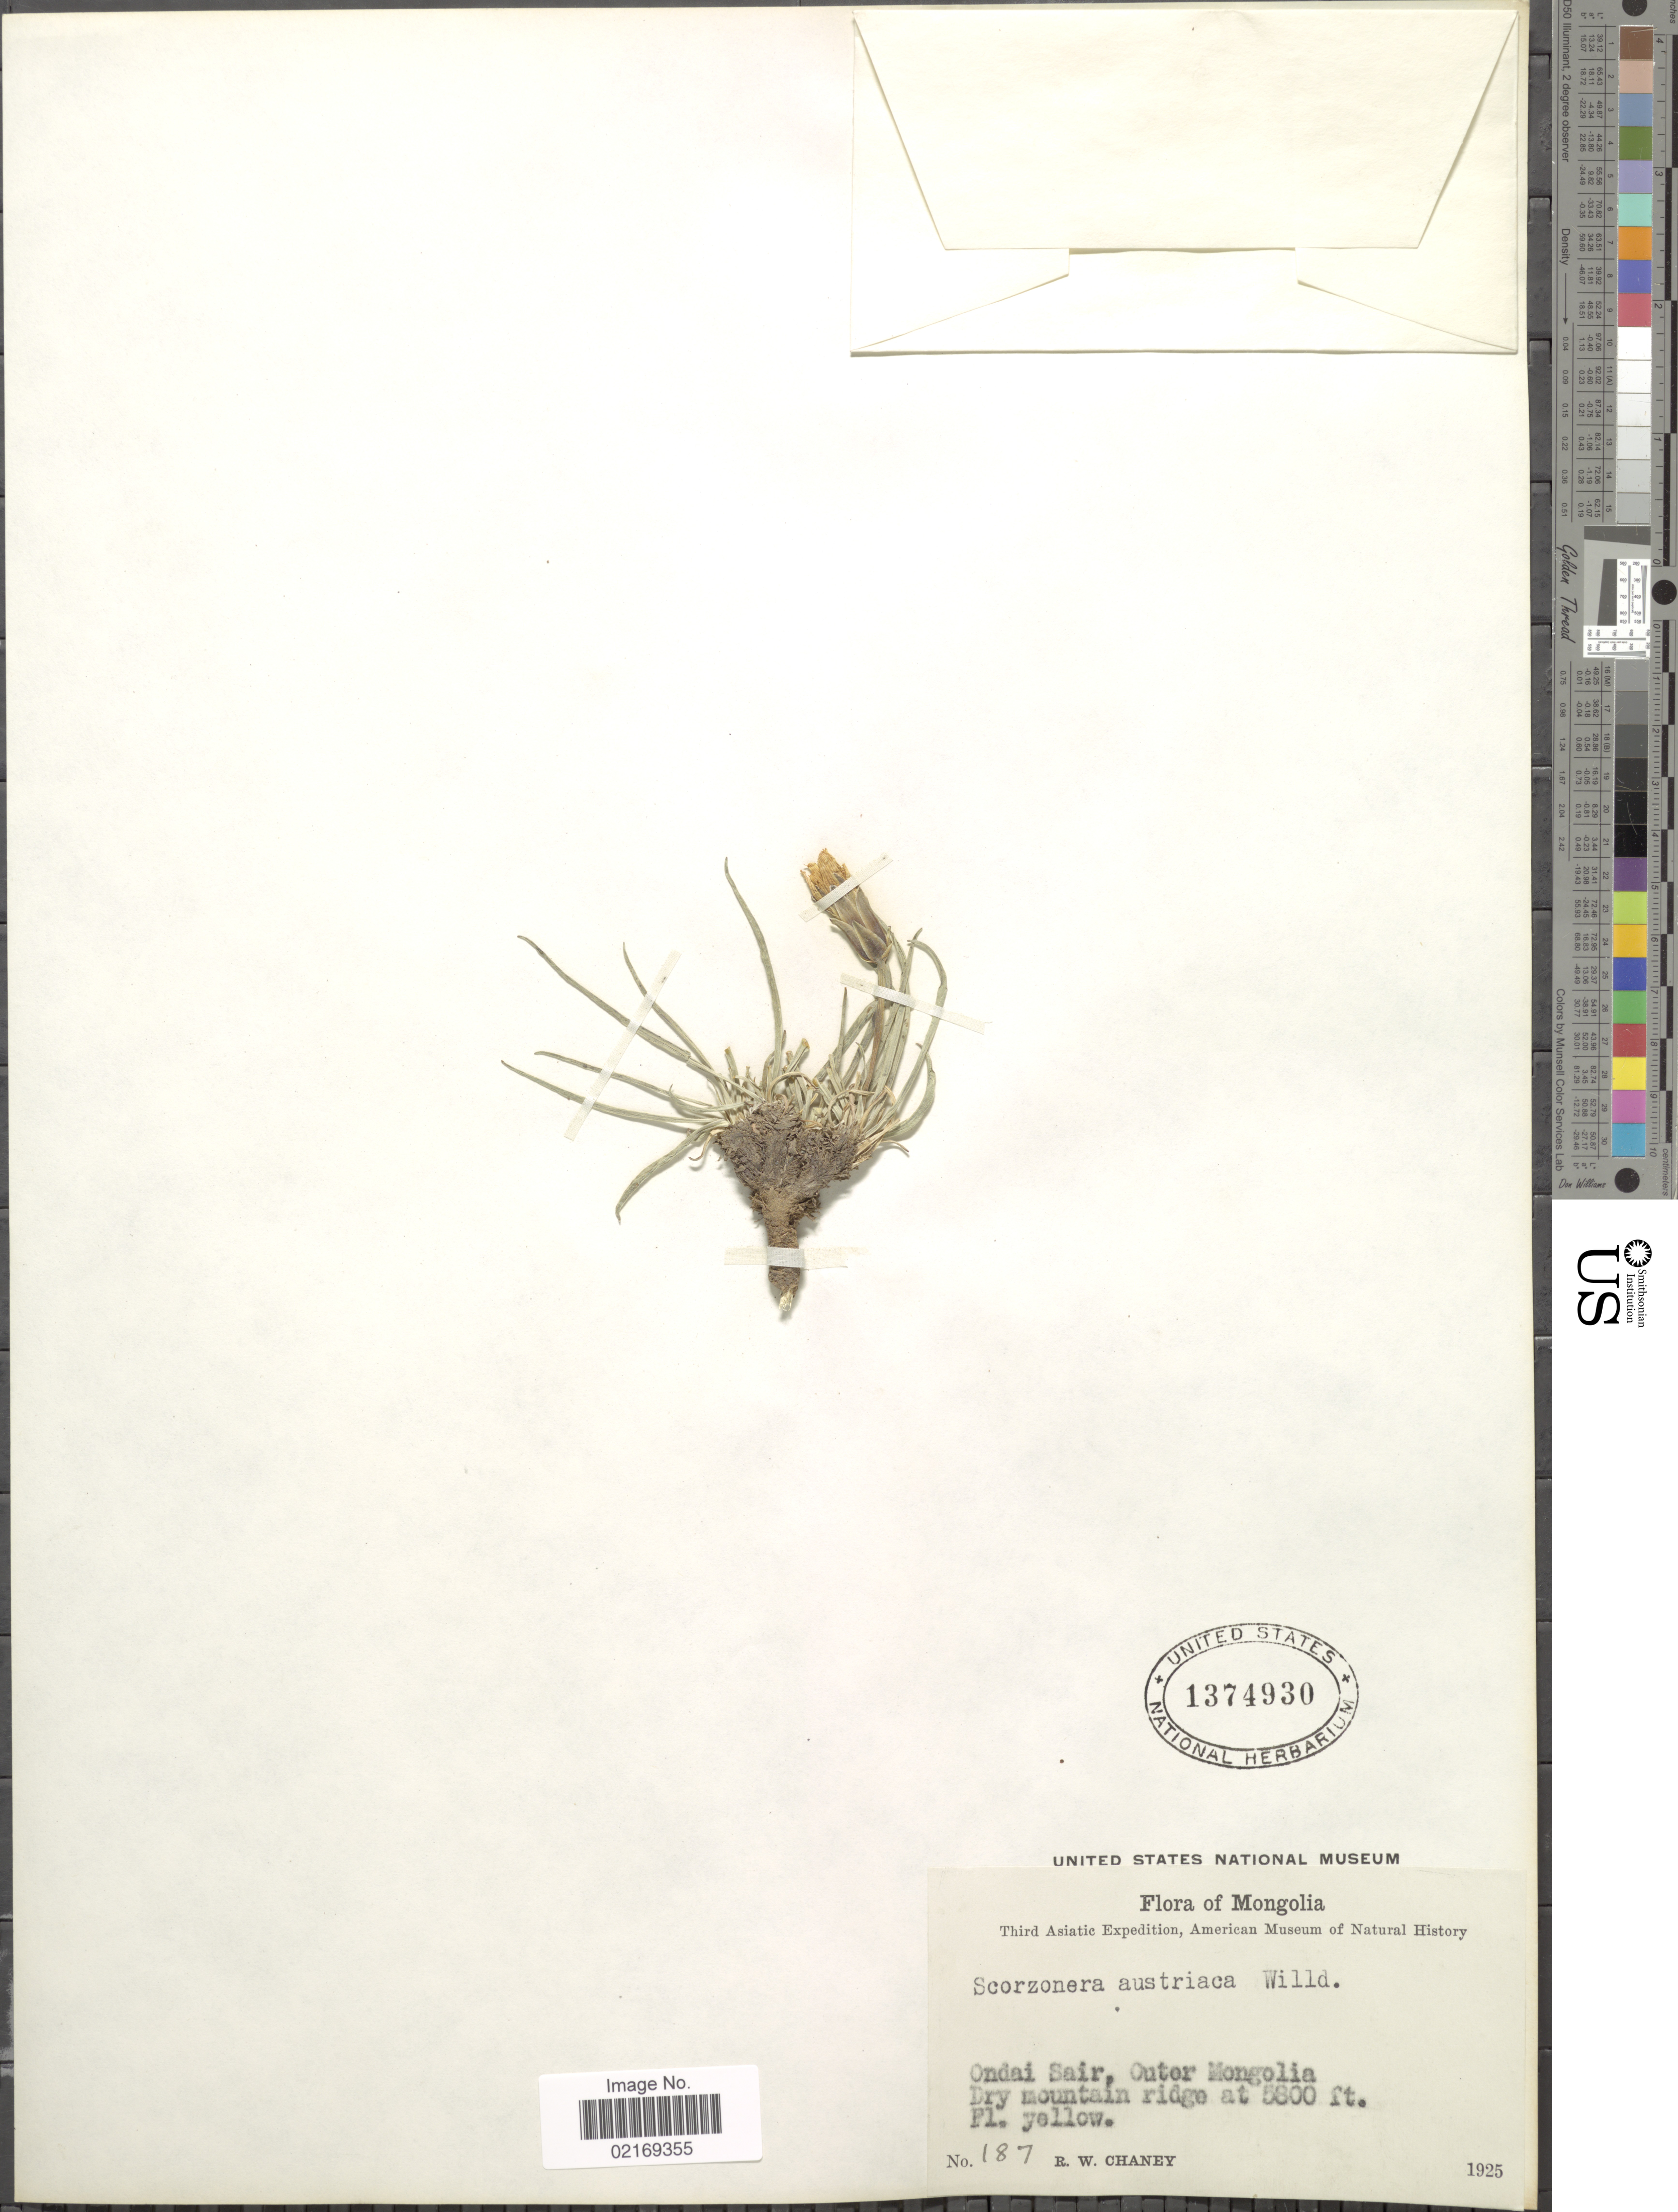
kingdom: Plantae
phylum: Tracheophyta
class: Magnoliopsida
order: Asterales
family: Asteraceae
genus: Scorzonera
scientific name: Scorzonera austriaca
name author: Willd.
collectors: R. Chaney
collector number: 187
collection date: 1925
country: Mongolia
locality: Outer Mongolia, Ondai Sair, dry mountain ridge.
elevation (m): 1768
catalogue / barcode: US 1374930